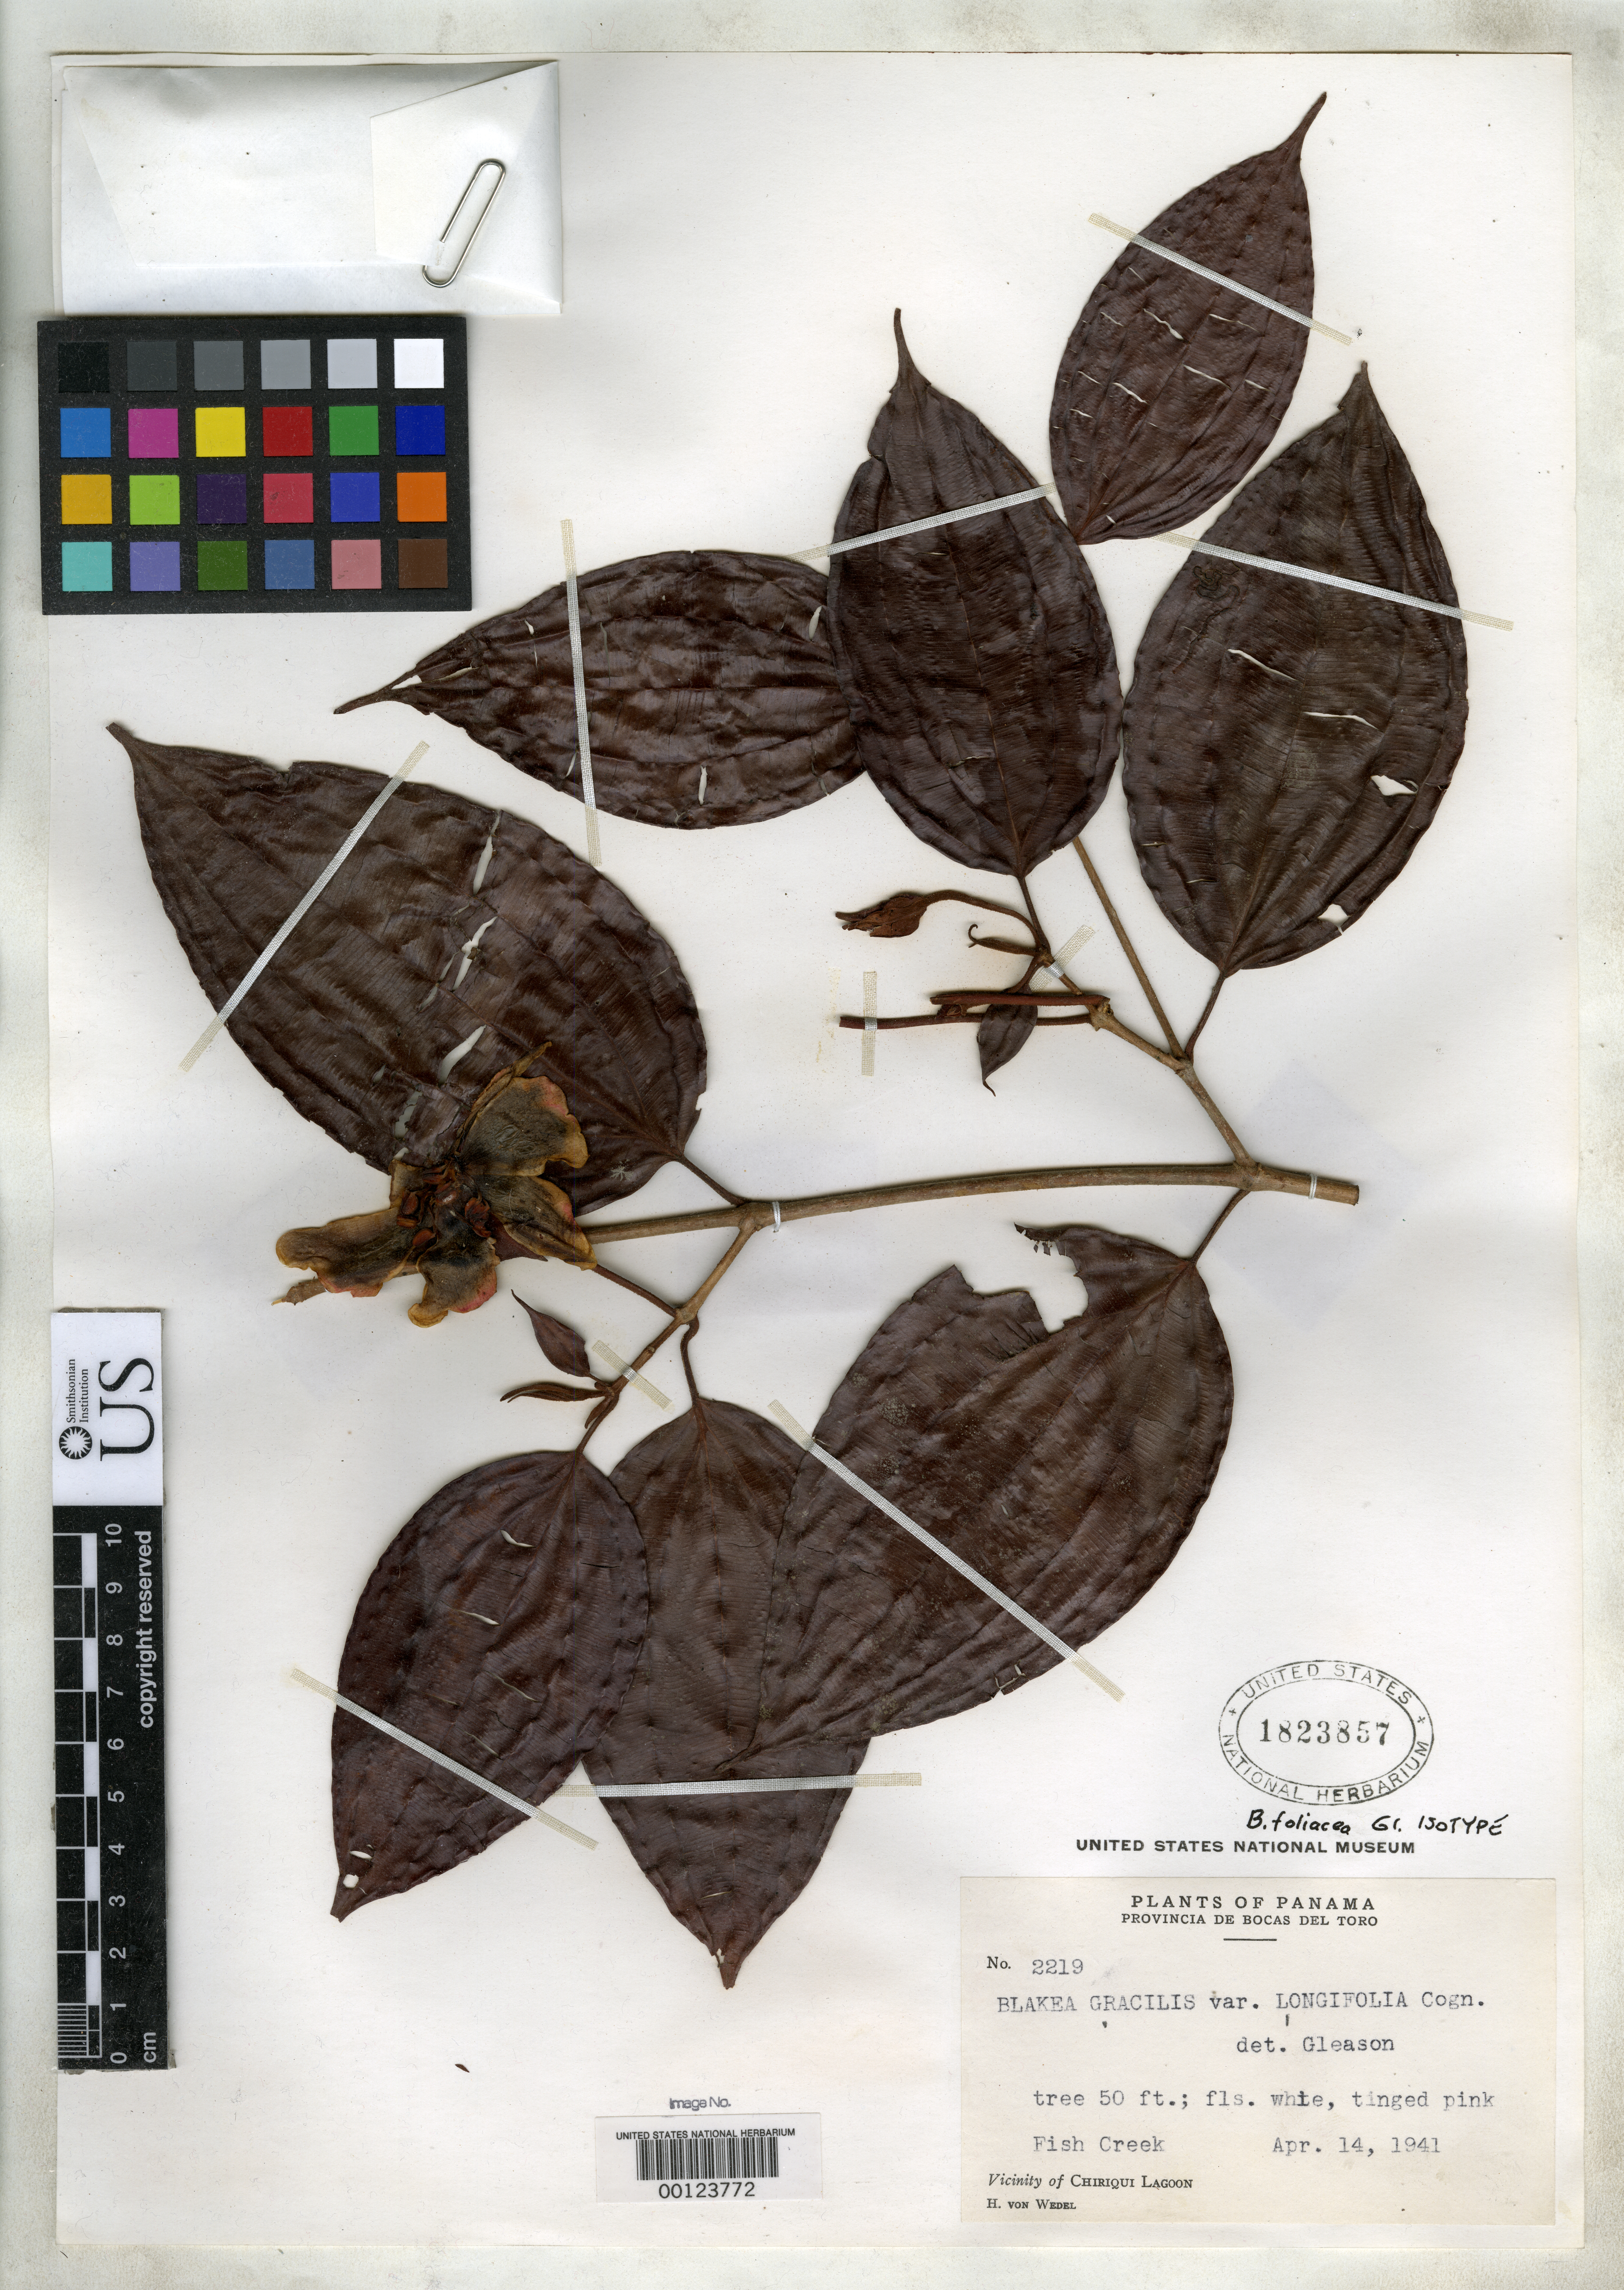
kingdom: Plantae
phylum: Tracheophyta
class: Magnoliopsida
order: Myrtales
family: Melastomataceae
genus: Blakea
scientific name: Blakea foliacea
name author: Gleason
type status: Isotype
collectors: H. von Wedel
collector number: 2219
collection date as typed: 14 Apr 1941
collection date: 1941-04-14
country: Panama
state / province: Bocas del Toro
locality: Fish Creek, near Chiriqui Lagoon.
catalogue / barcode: US 1823857